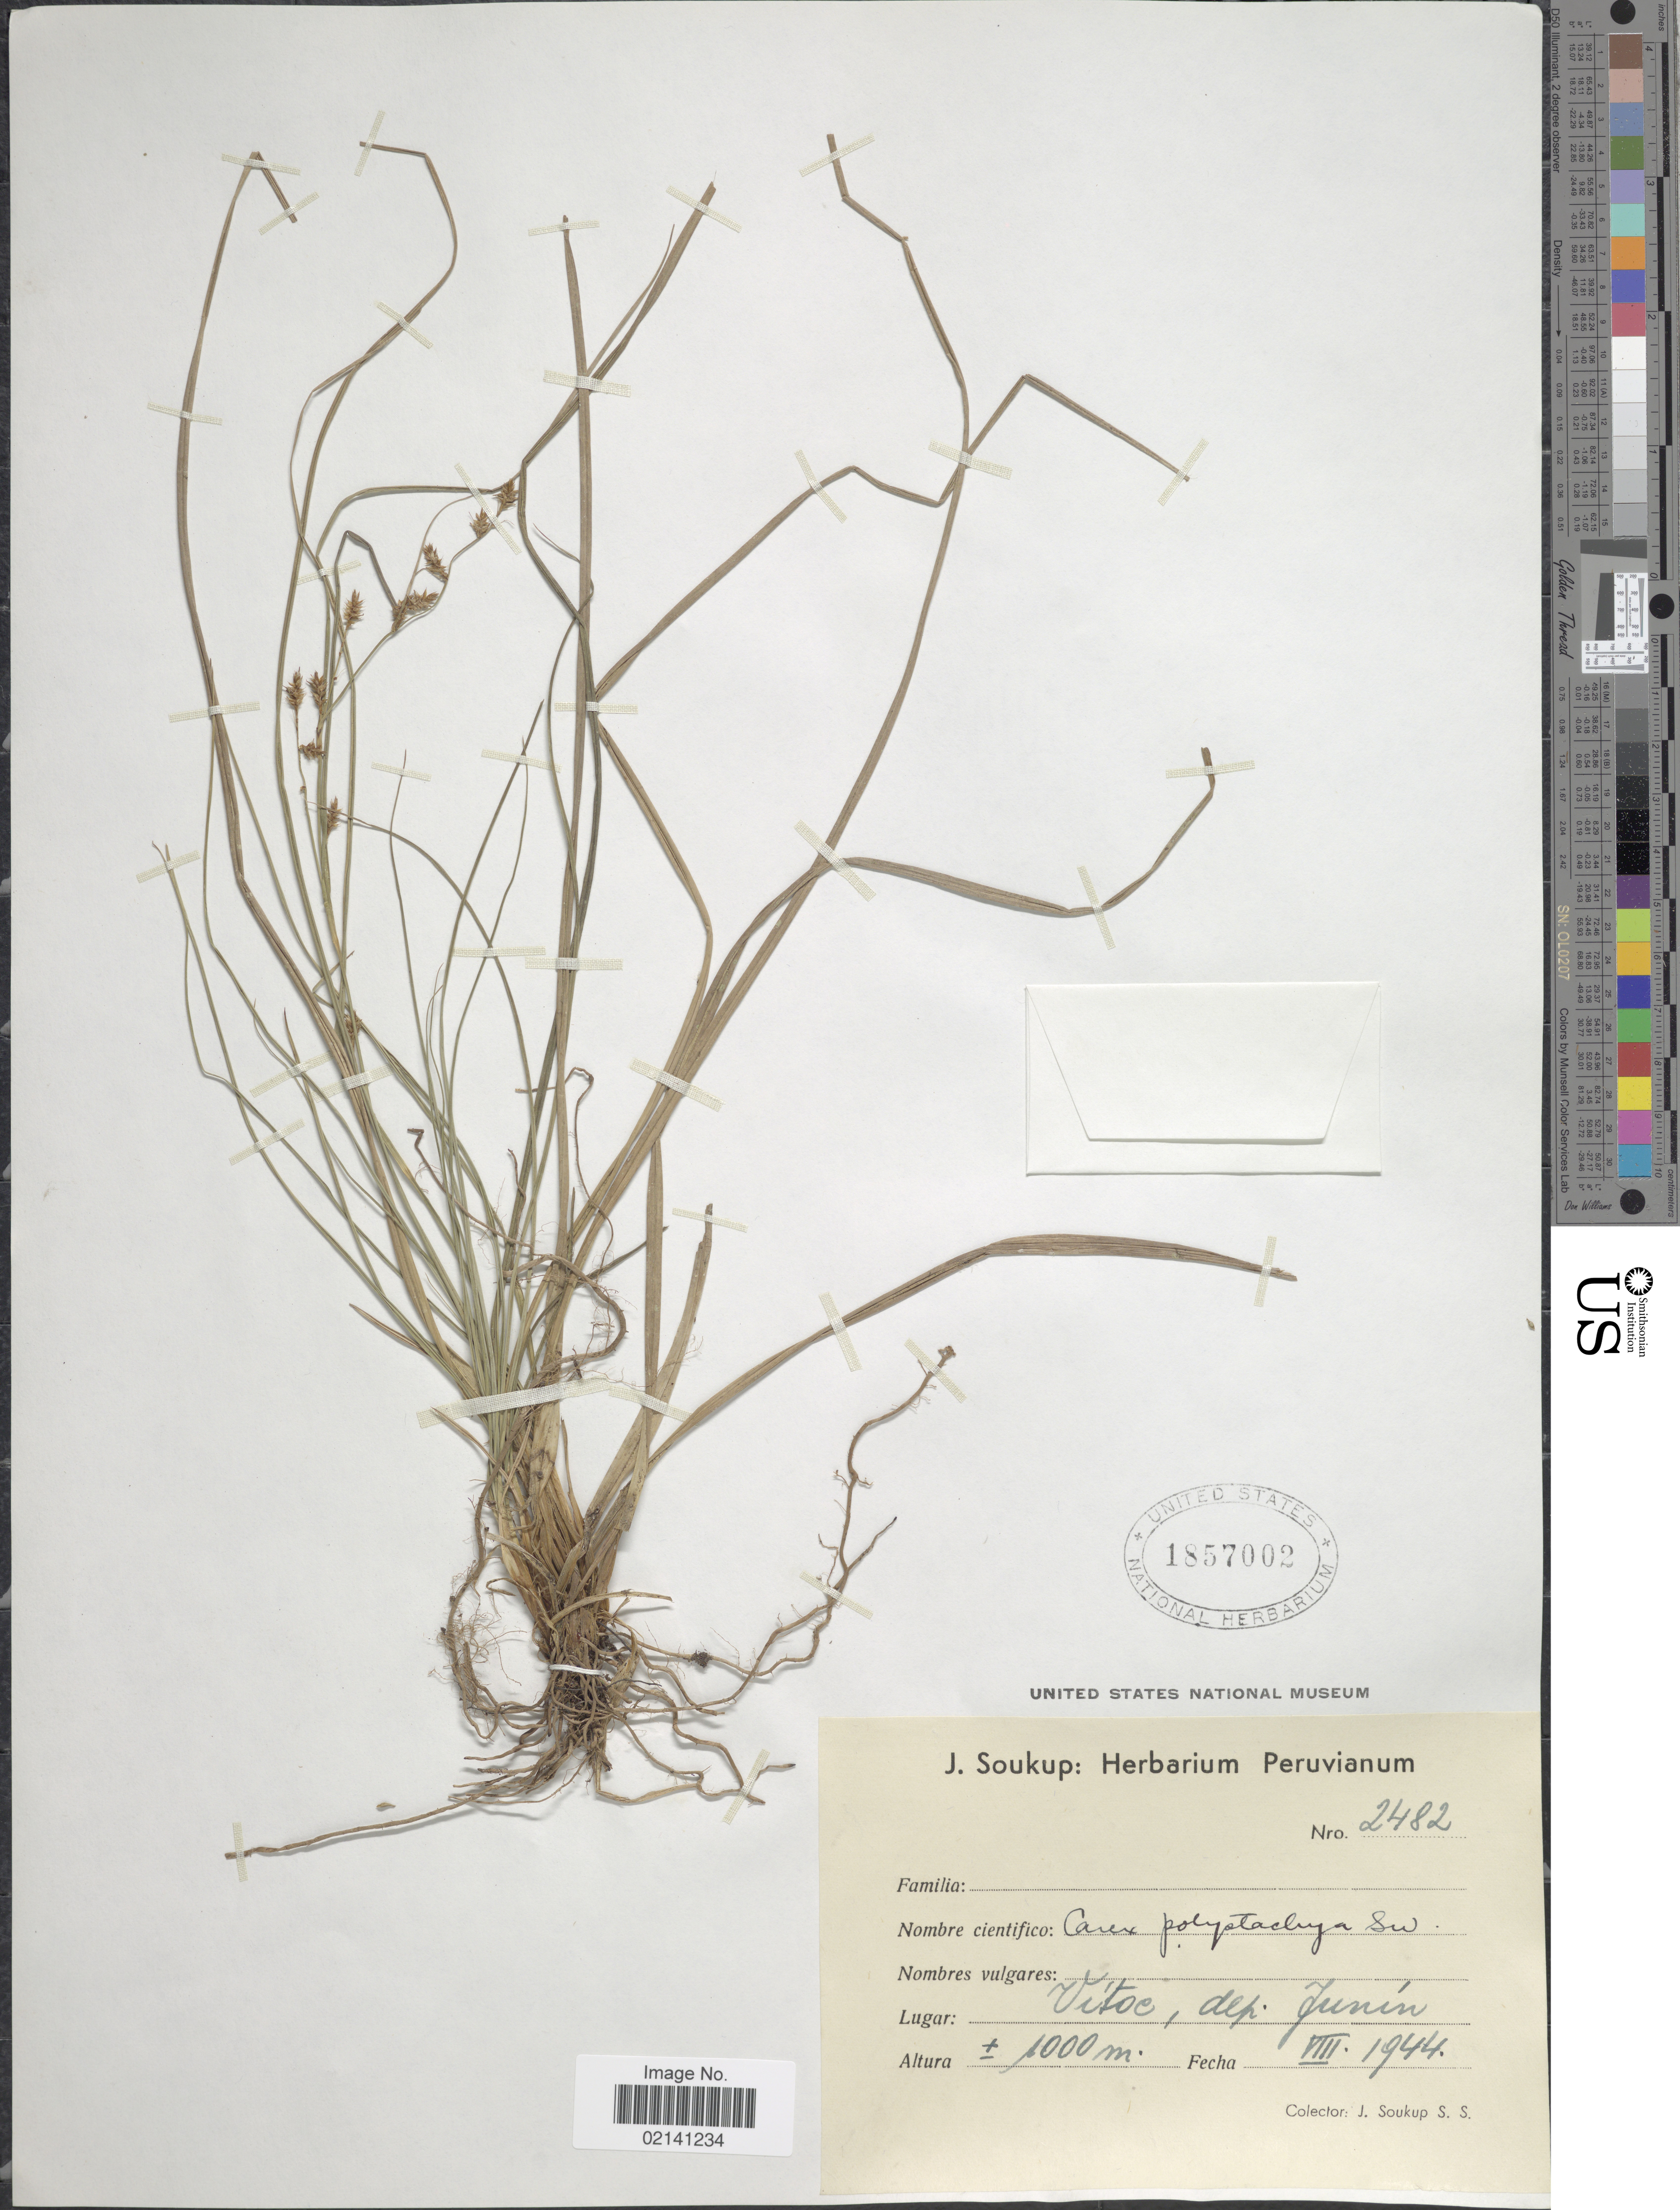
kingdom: Plantae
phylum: Tracheophyta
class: Liliopsida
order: Poales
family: Cyperaceae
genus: Carex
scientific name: Carex polystachya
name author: Sw. ex Wahlenb.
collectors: J. Soukop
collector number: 2482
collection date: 1944-08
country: Peru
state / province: Junín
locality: Vitoc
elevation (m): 1000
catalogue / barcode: US 1857002